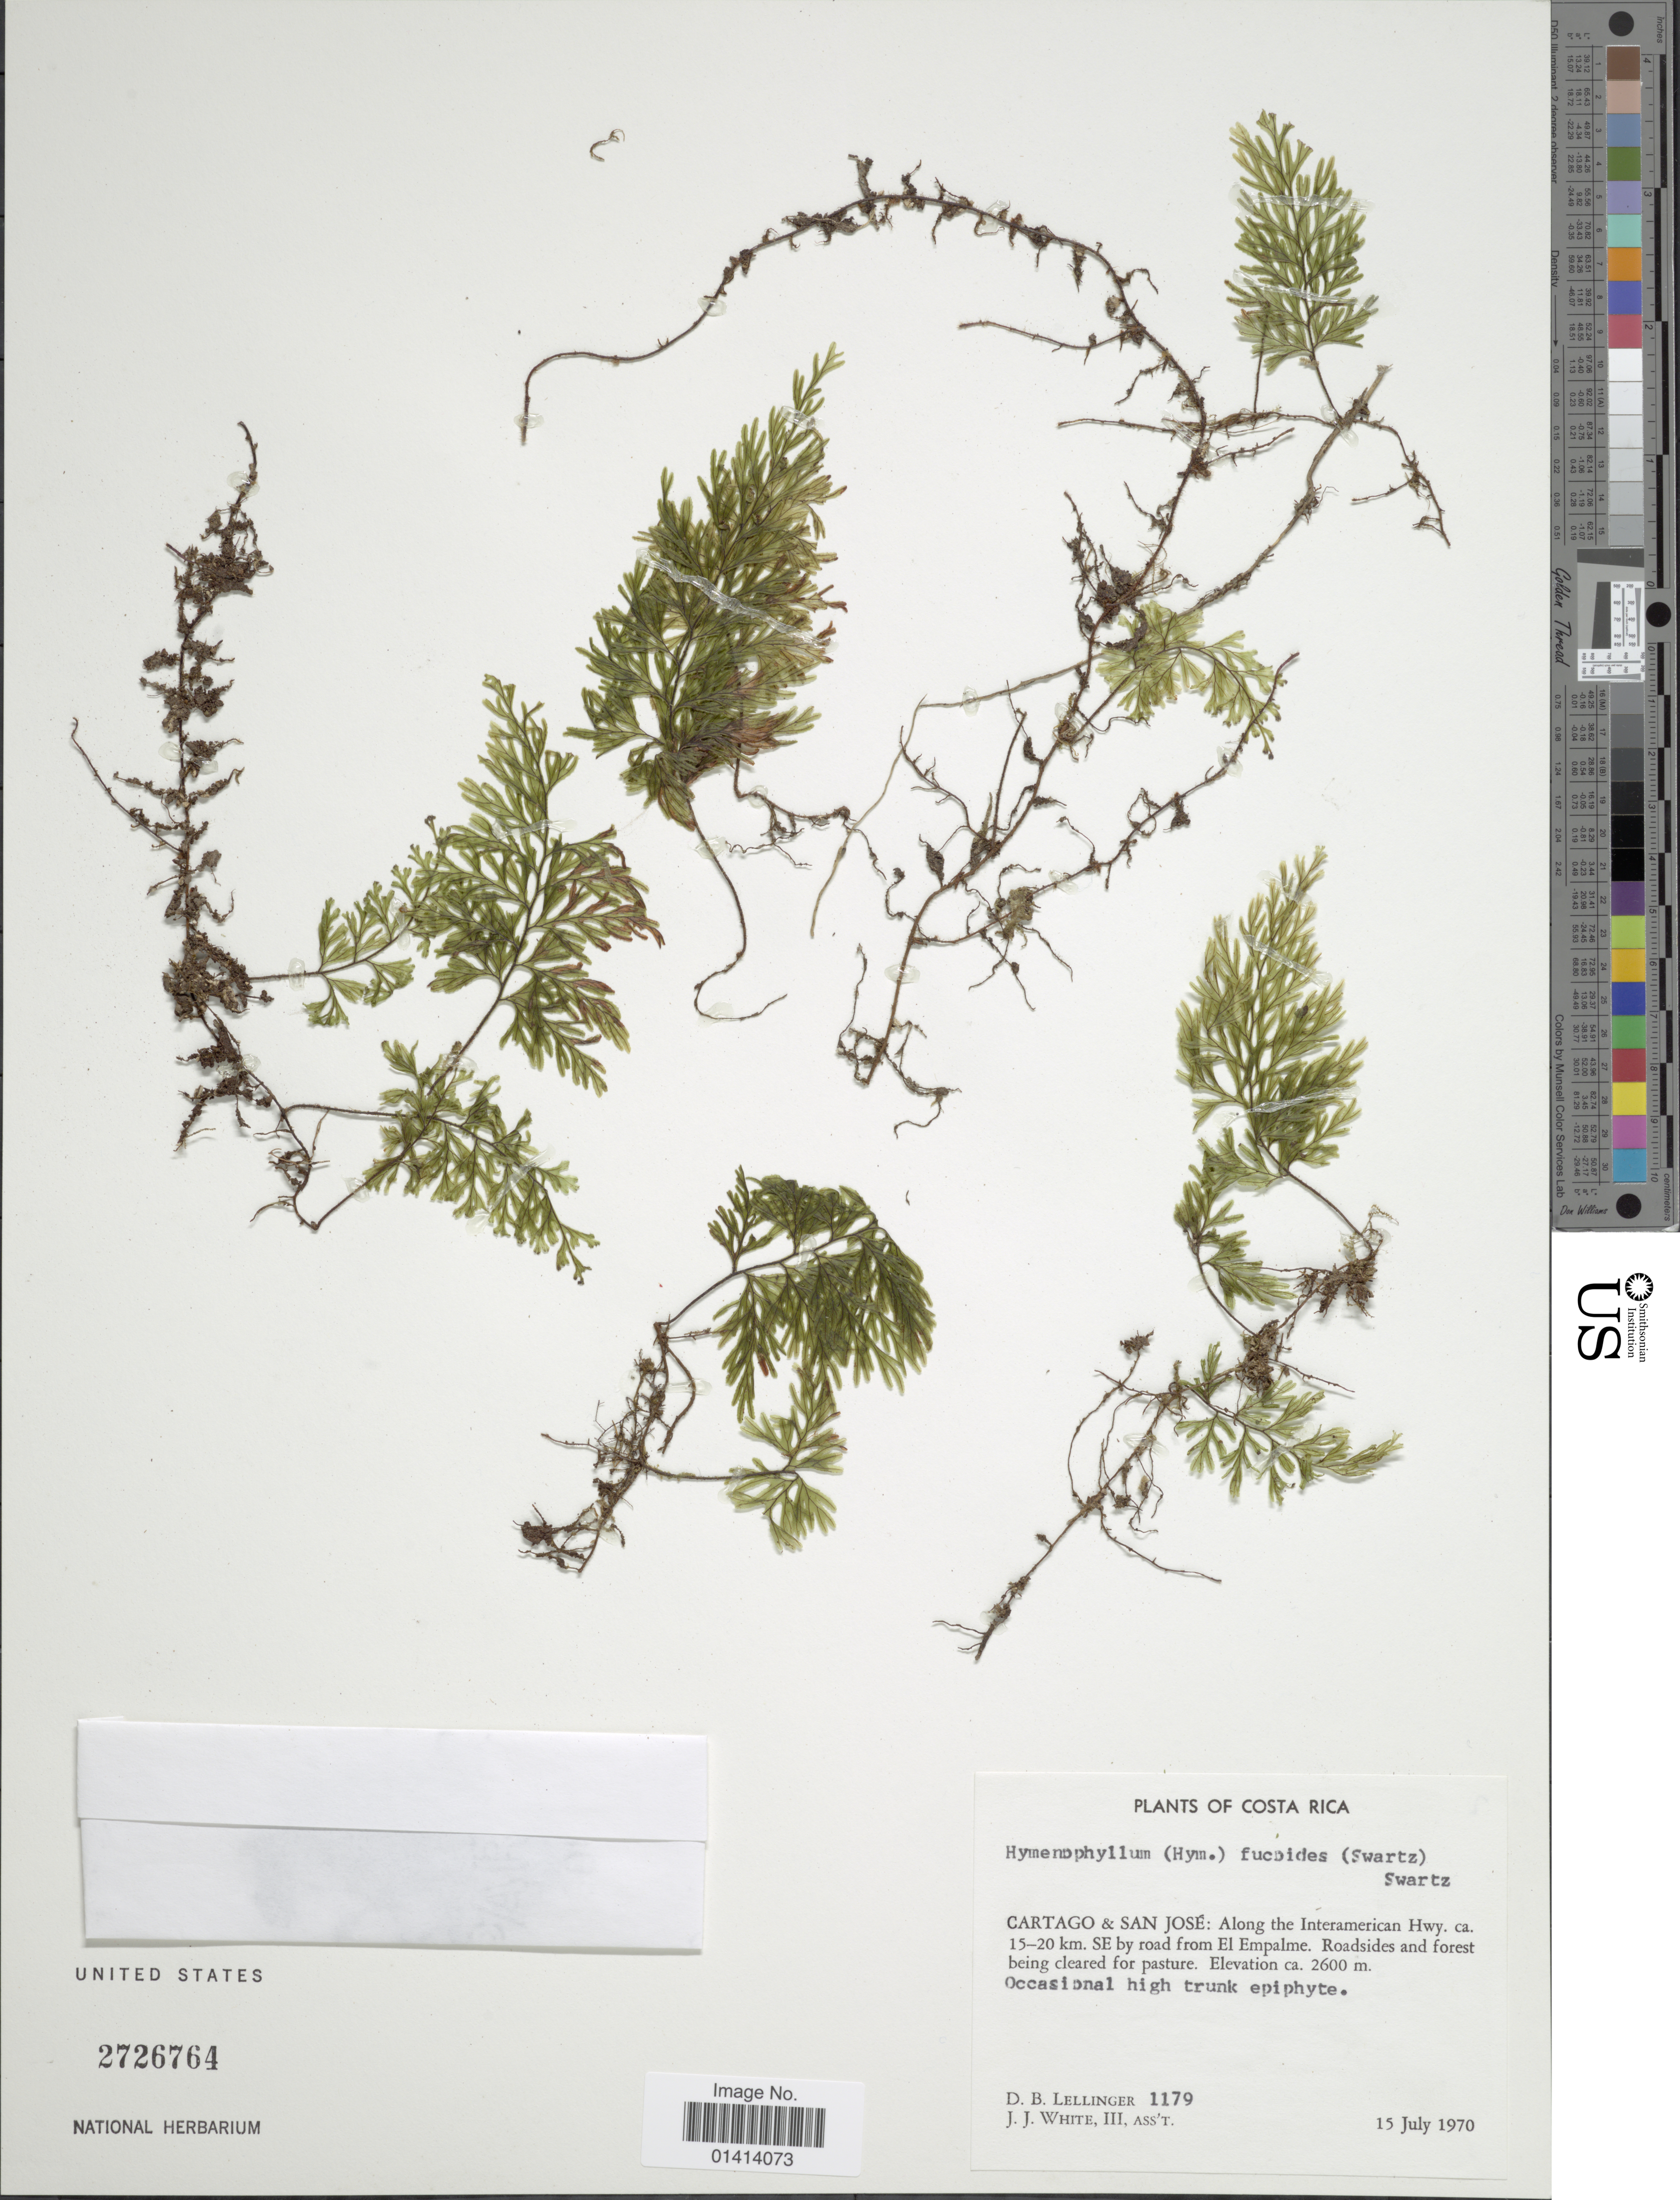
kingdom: Plantae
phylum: Tracheophyta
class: Polypodiopsida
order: Hymenophyllales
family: Hymenophyllaceae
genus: Hymenophyllum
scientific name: Hymenophyllum fucoides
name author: (Sw.) Sw.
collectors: D. B. Lellinger & J. J. White III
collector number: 1179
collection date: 1970-07-15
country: Costa Rica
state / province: Cartago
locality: Cartago & San Jose: Along the Interamerican Hwy. ca 15-20 km. SE by road from El Empalme.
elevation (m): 2600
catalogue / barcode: US 2726764